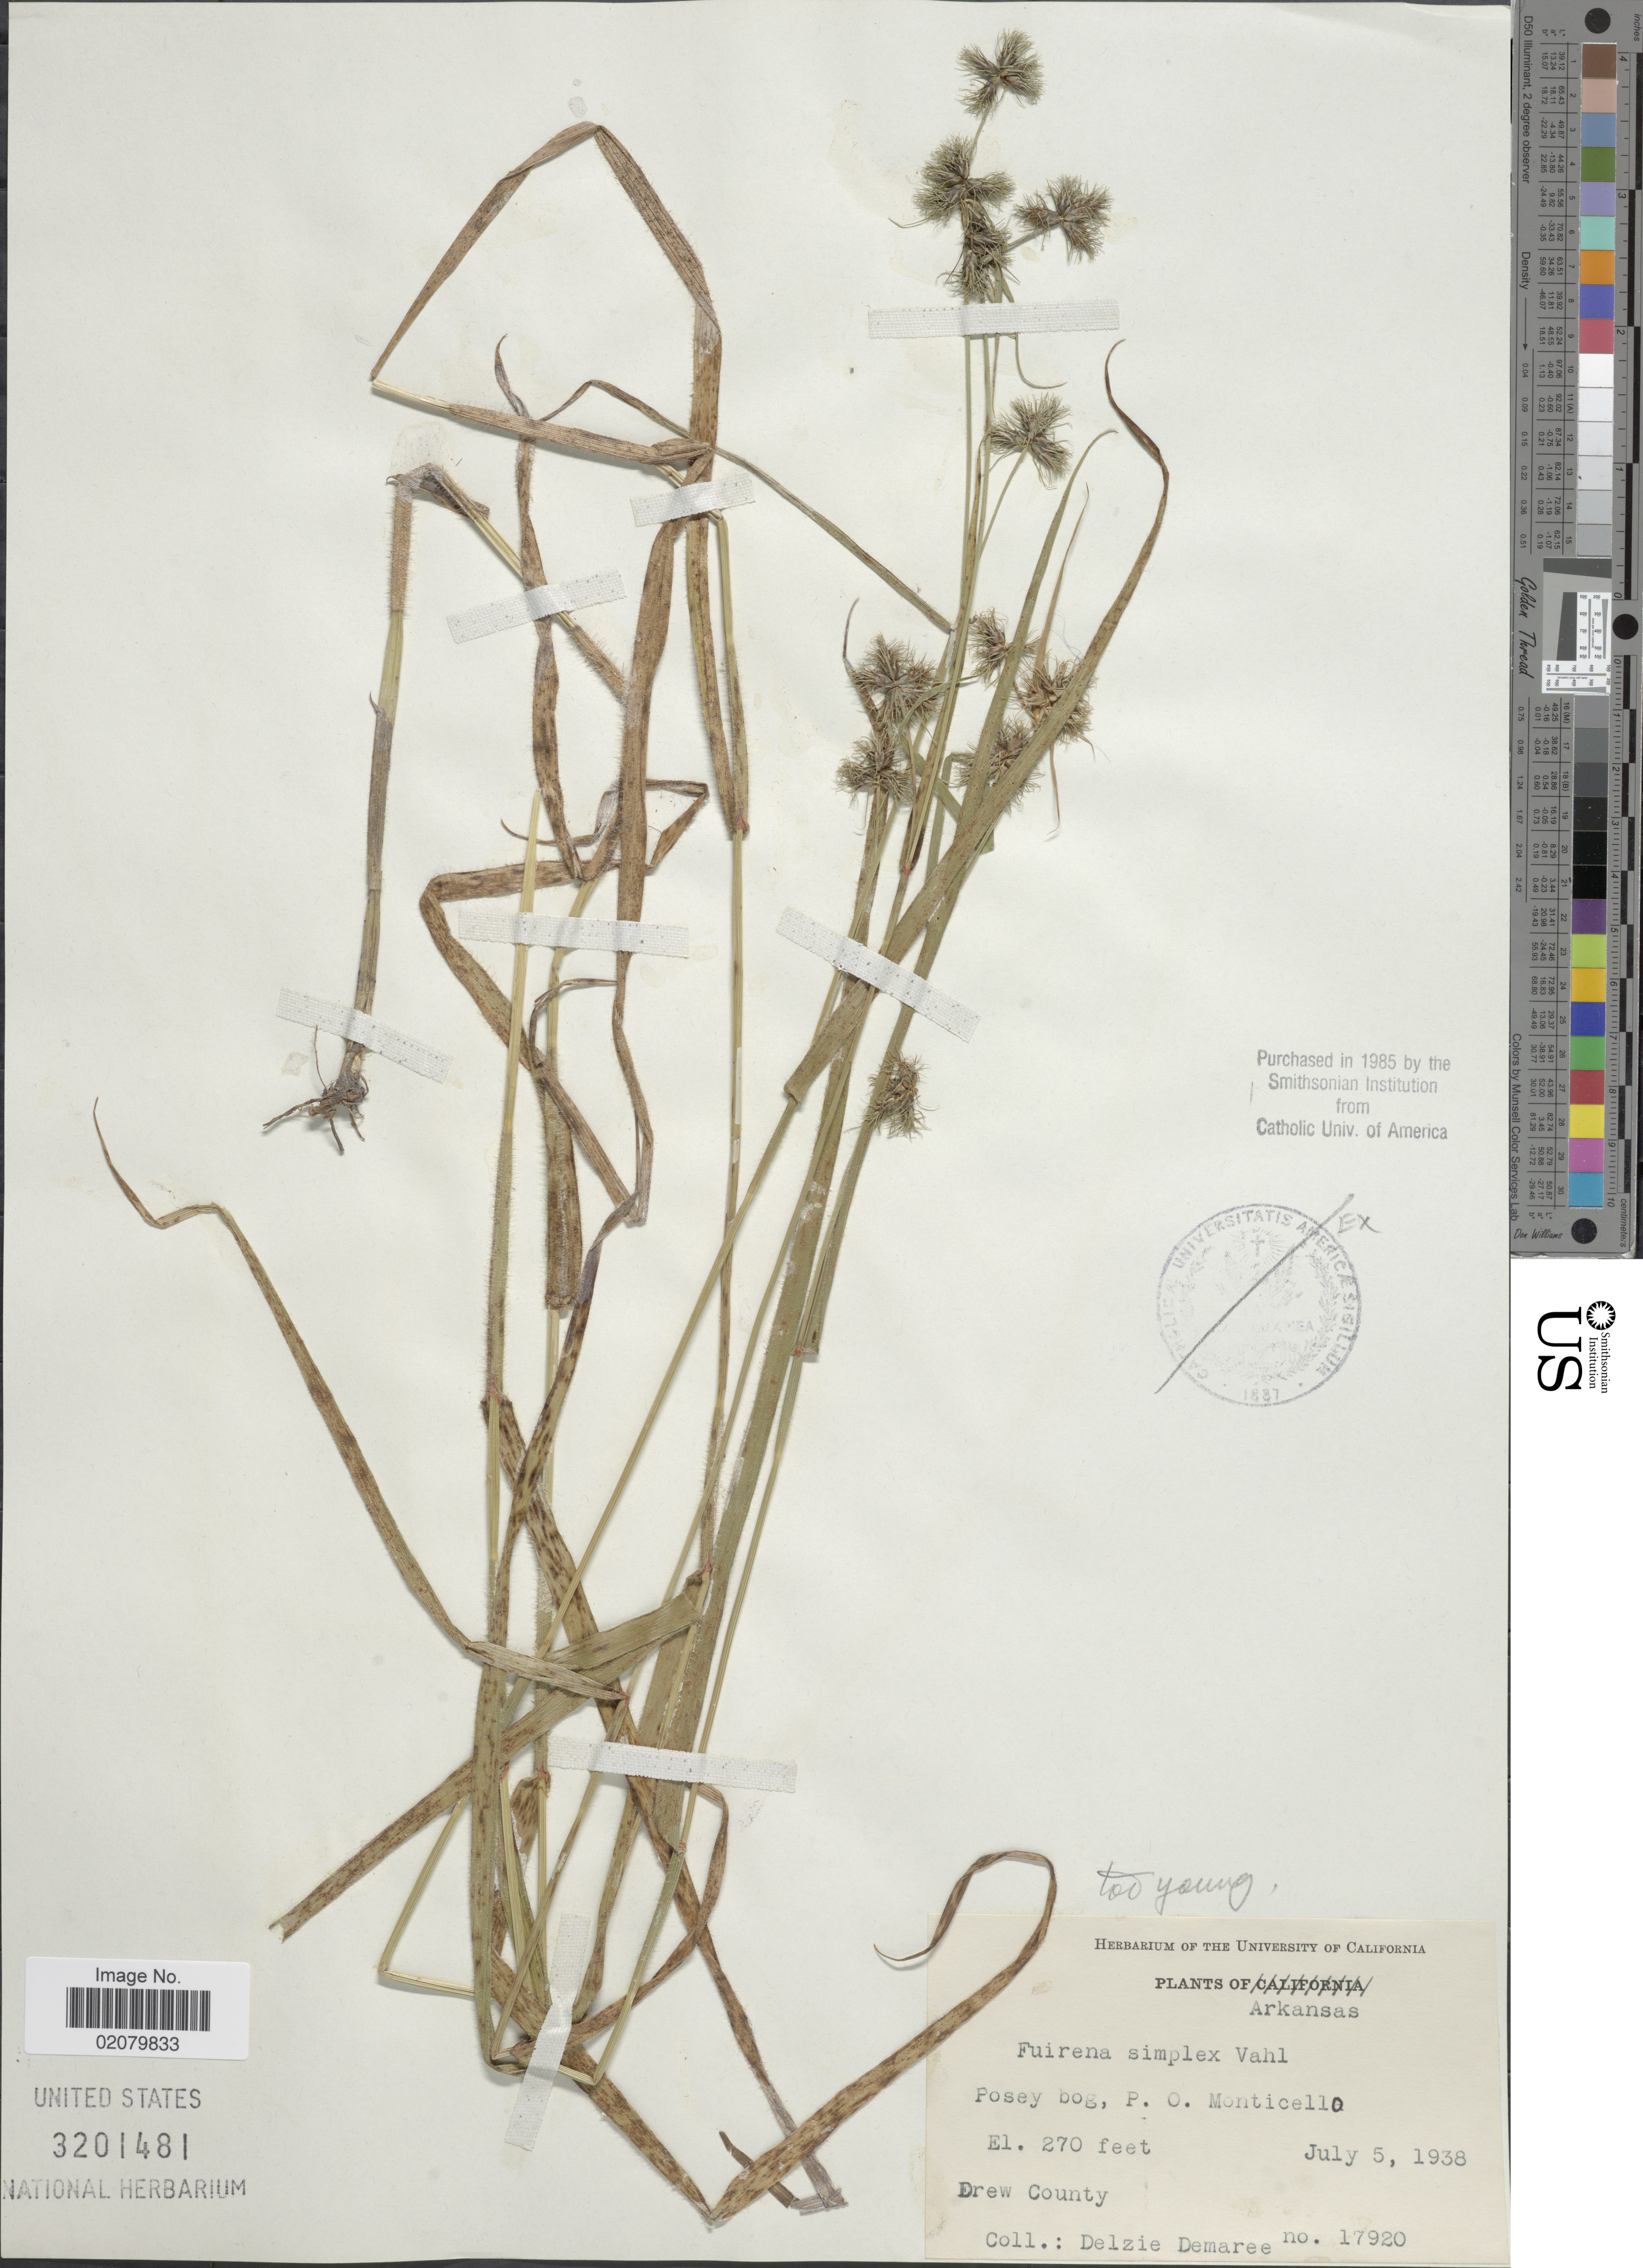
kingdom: Plantae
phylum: Tracheophyta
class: Liliopsida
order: Poales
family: Cyperaceae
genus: Fuirena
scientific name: Fuirena simplex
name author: Vahl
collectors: D. Demaree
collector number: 17920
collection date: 1938-07-05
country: United States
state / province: Arkansas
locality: Posey bog, P.O. Monticello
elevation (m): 82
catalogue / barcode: US 3201481